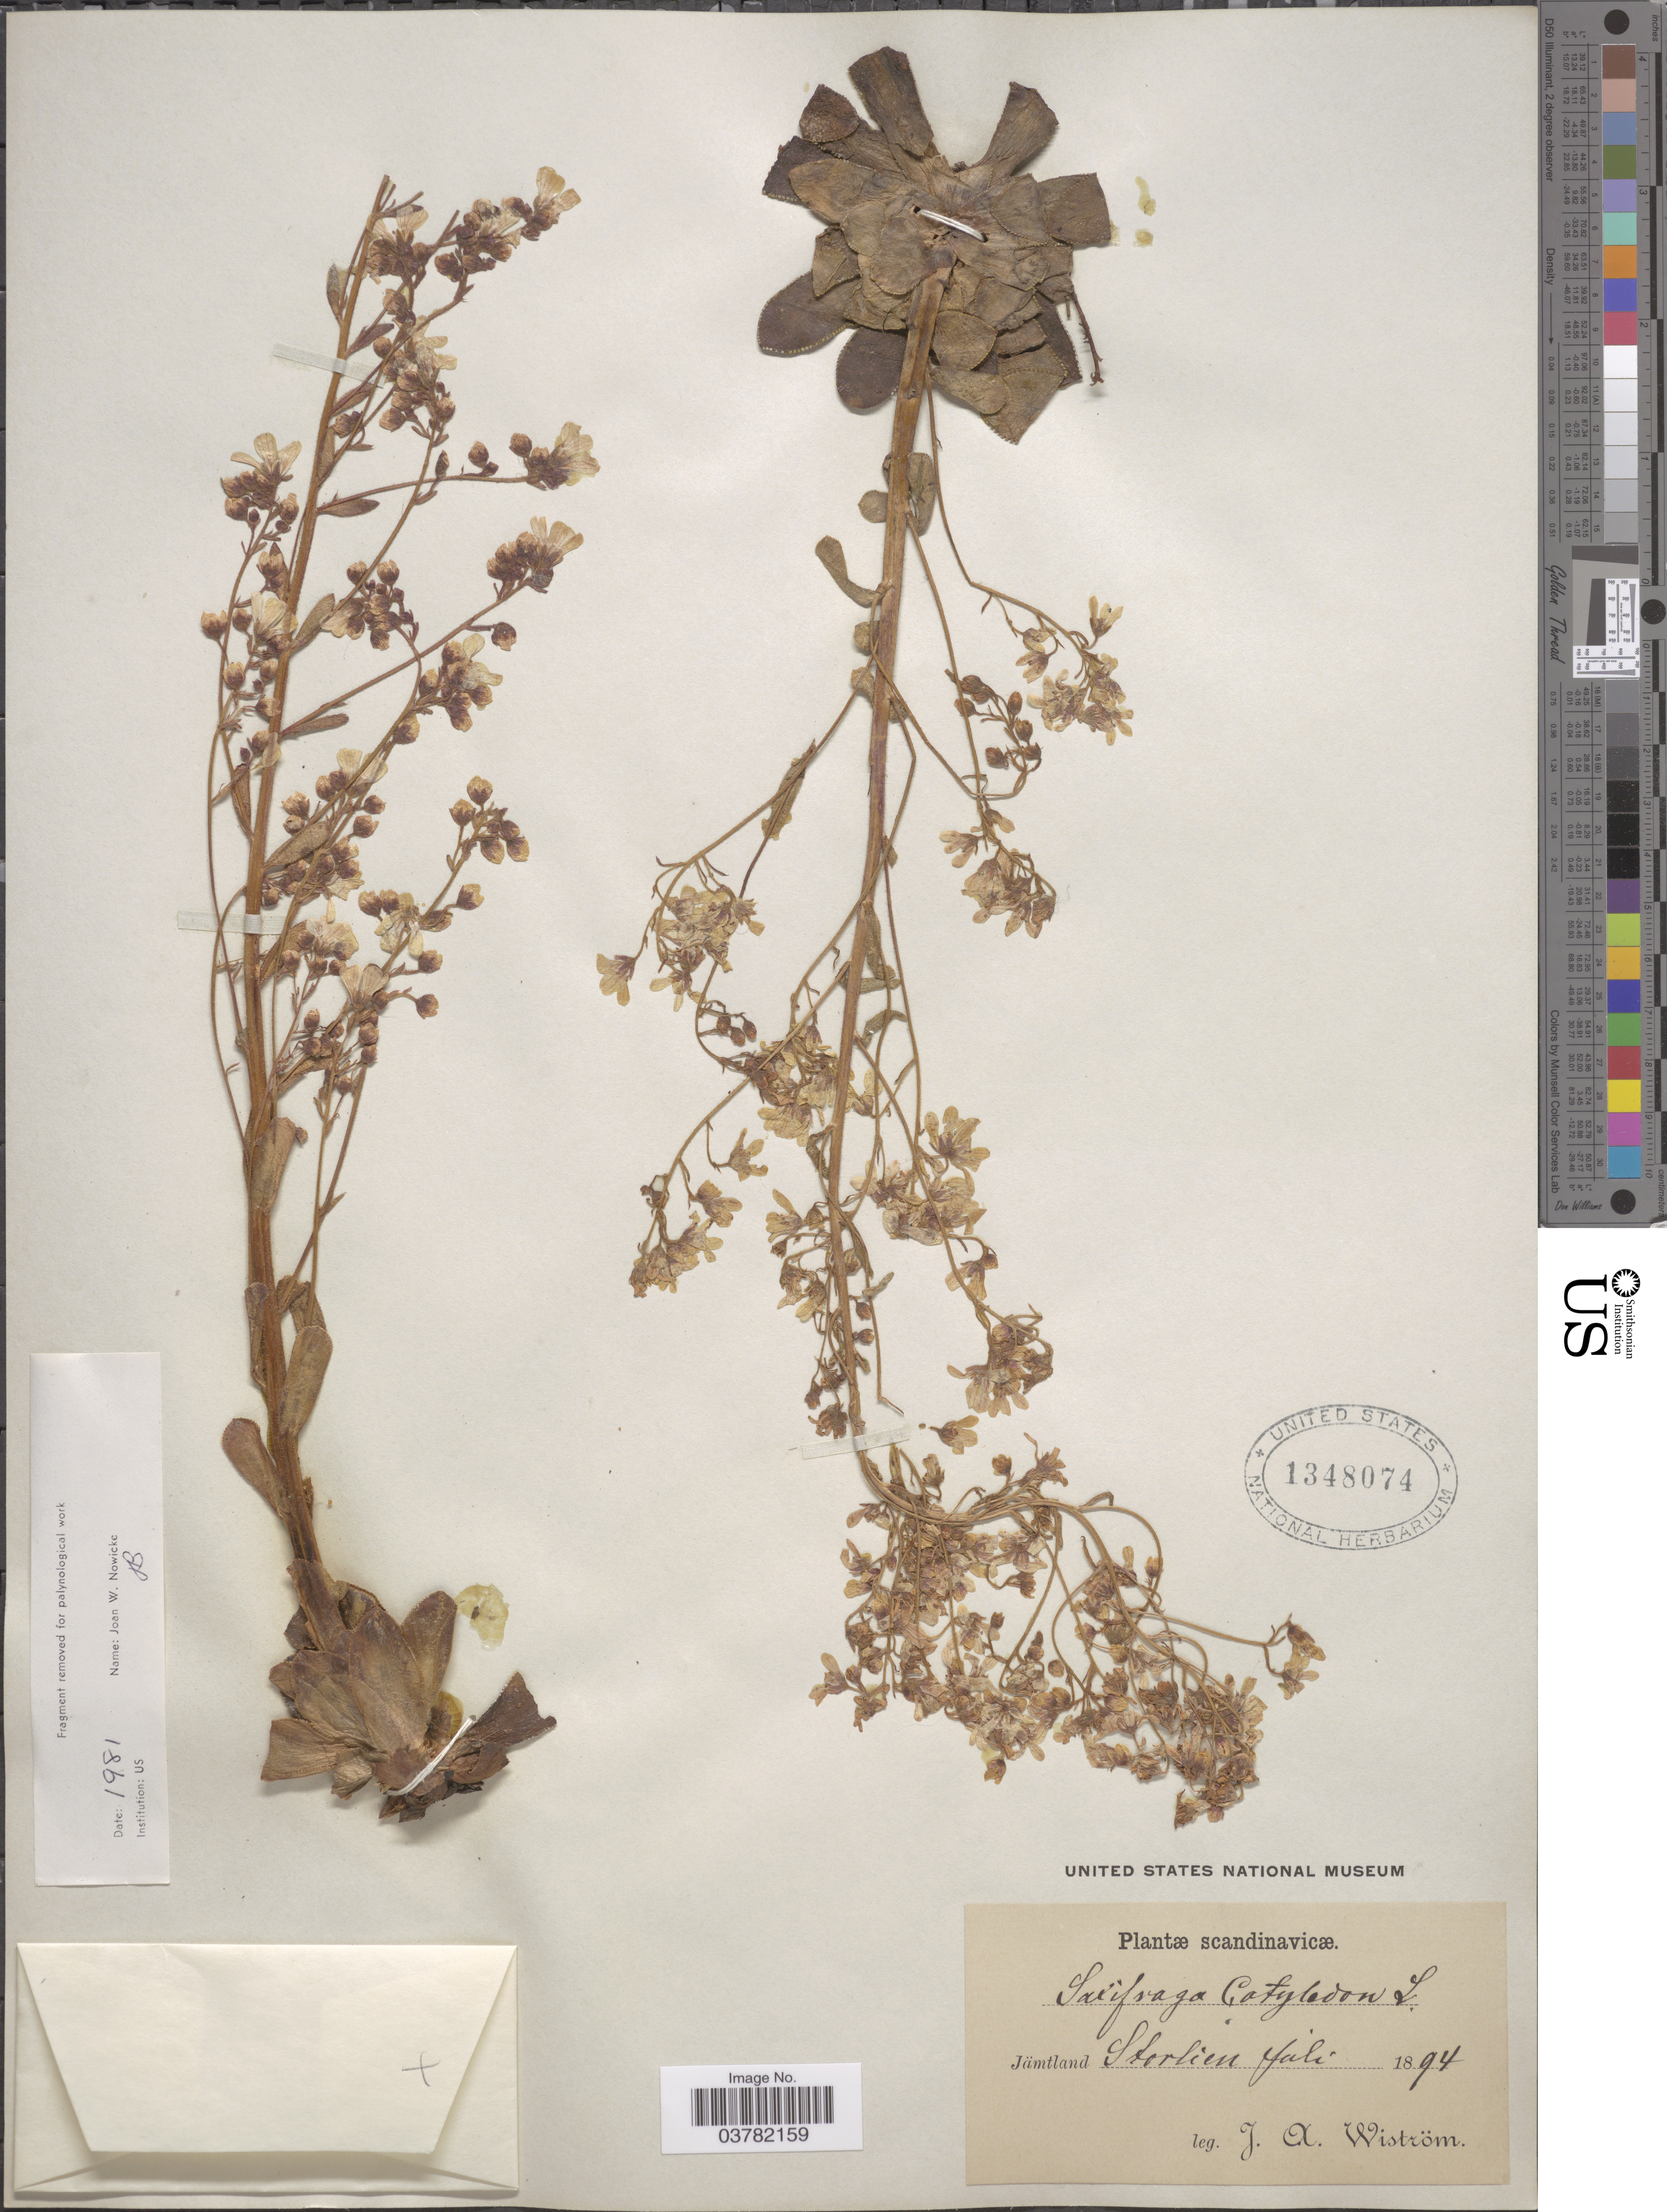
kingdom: Plantae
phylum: Tracheophyta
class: Magnoliopsida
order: Saxifragales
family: Saxifragaceae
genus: Saxifraga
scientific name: Saxifraga cotyledon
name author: L.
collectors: J. Wistrom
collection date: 1894-07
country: Sweden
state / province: Jamtland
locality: Scandinavicæ. Jämtland Storlien.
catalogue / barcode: US 1348074